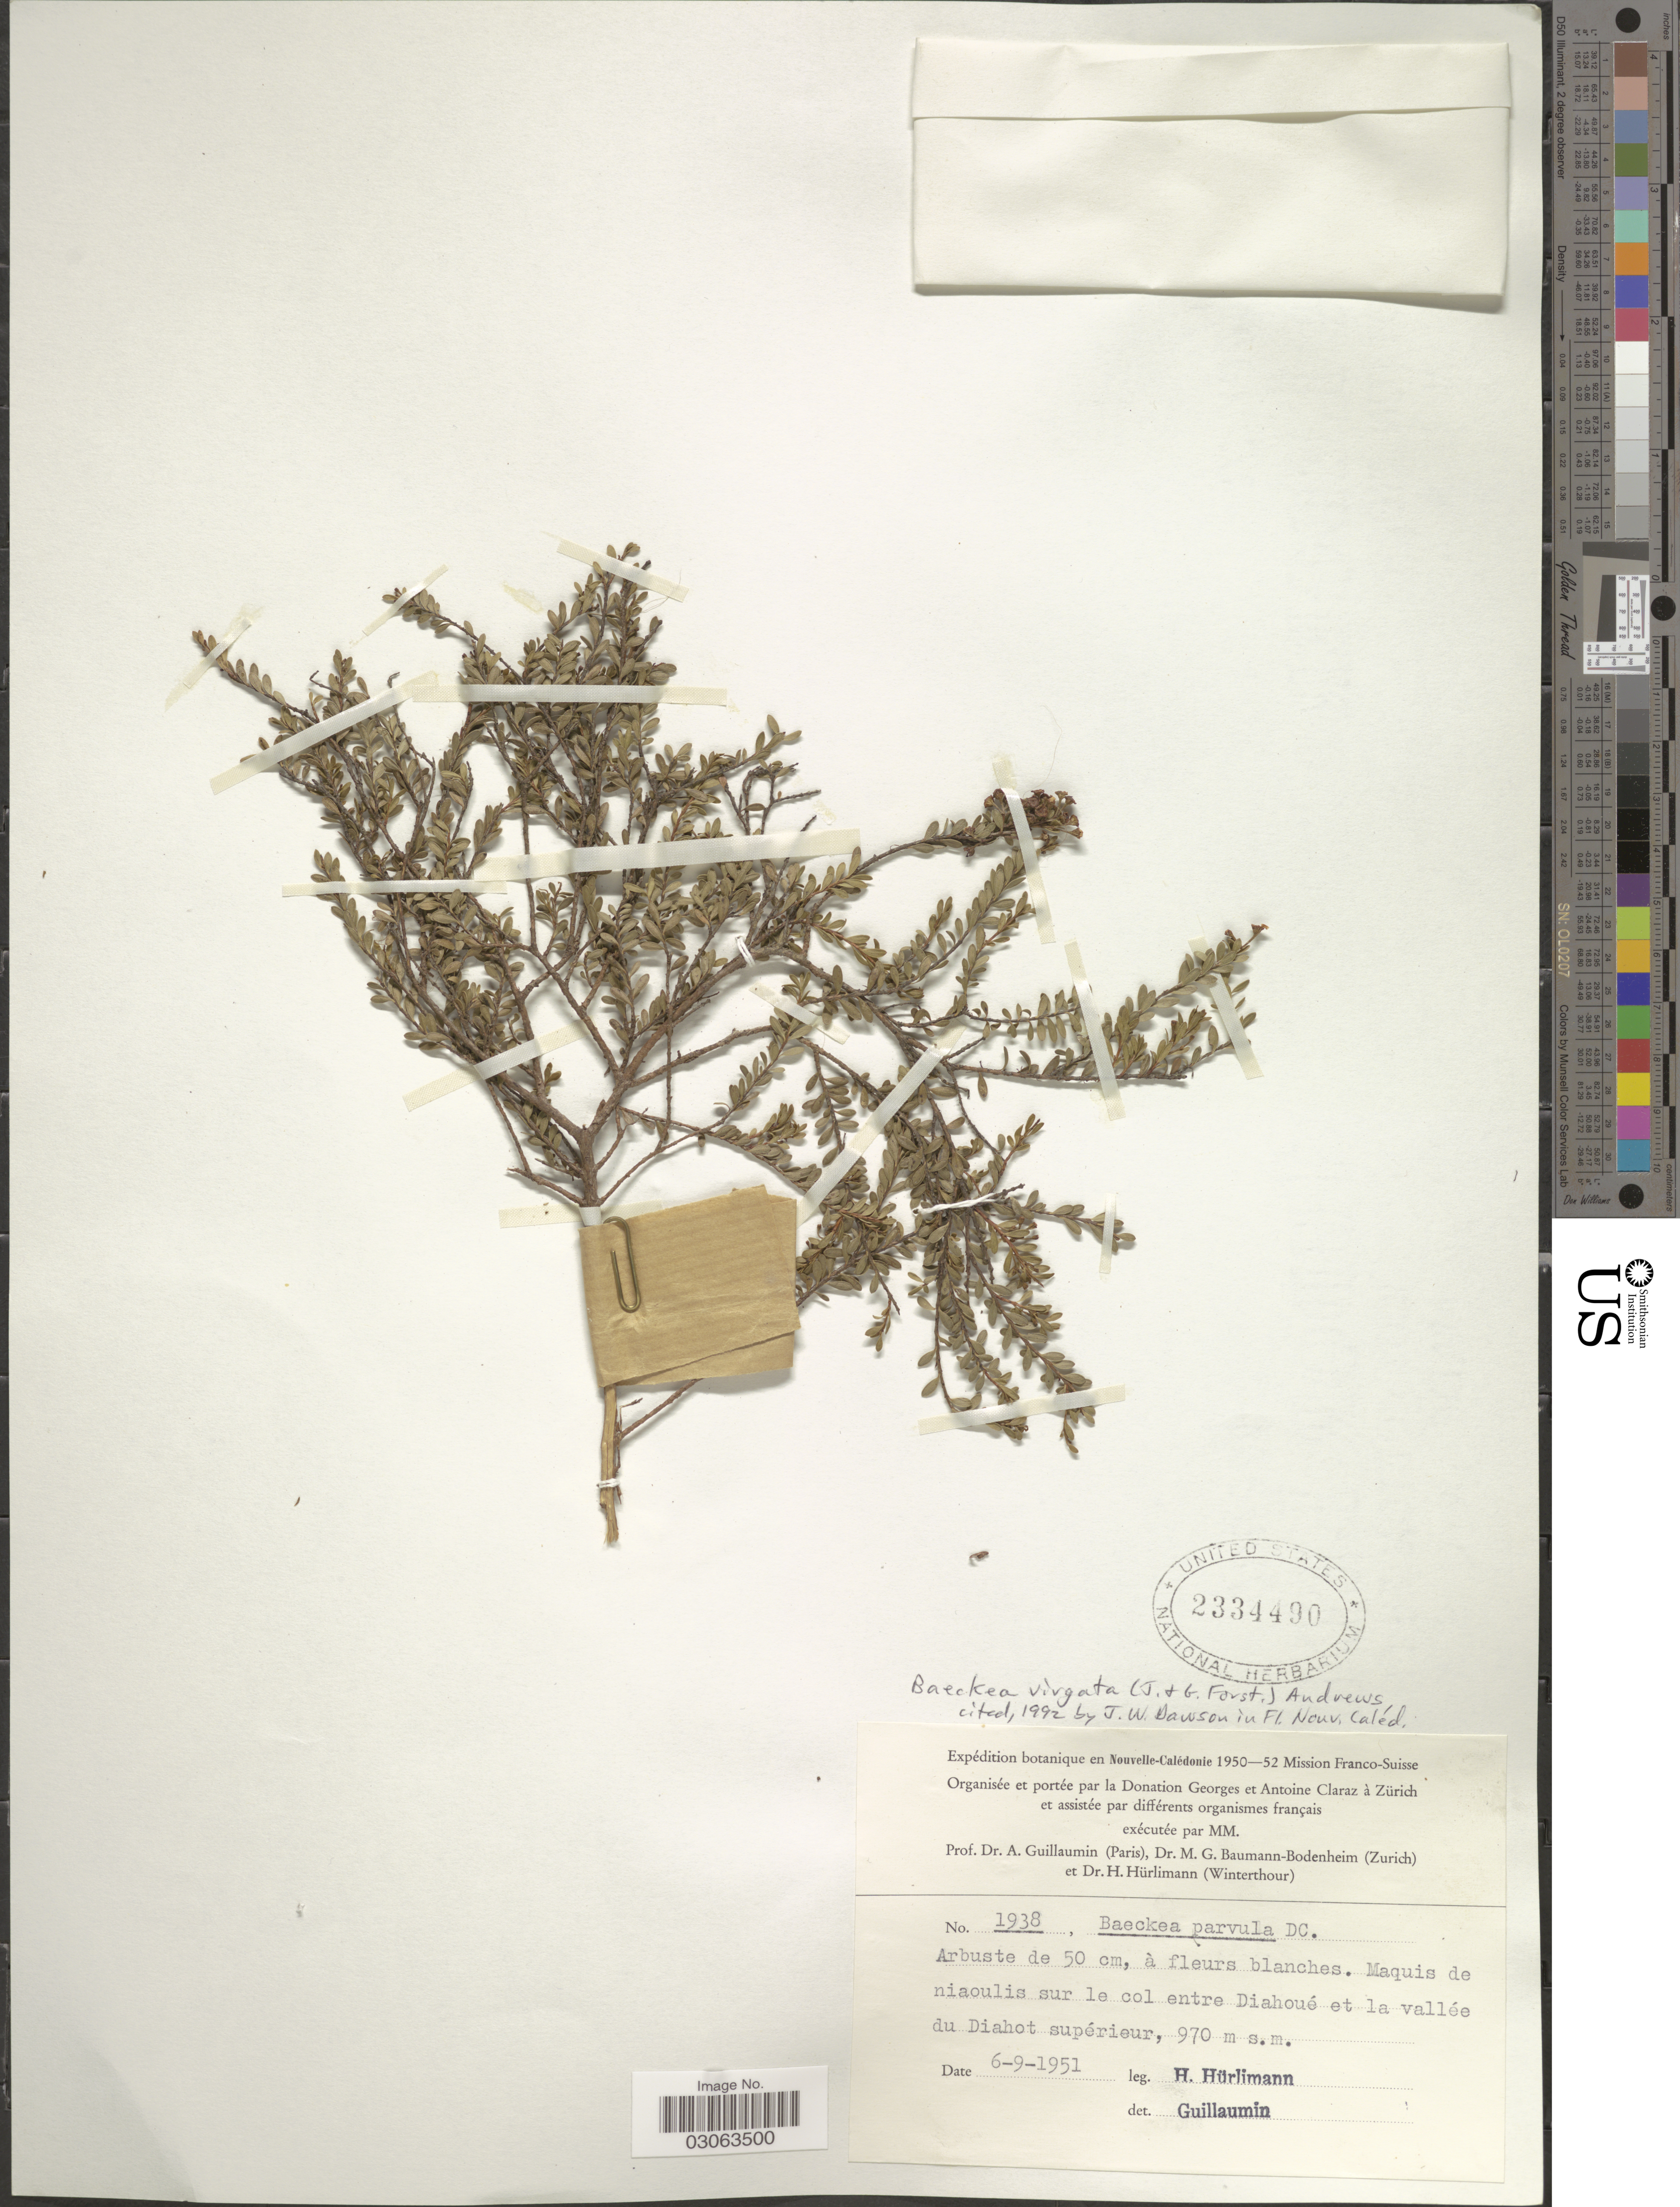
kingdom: Plantae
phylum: Tracheophyta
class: Magnoliopsida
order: Myrtales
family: Myrtaceae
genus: Sannantha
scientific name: Sannantha virgata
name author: (J.R. Forst. & G. Forst.) P.G. Wilson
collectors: H. Hürlimann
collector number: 1938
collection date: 1951-09-06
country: New Caledonia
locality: Sur le col entre Diahoué et la vallée du Diahot supérieur.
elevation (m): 970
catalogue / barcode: US 2334490